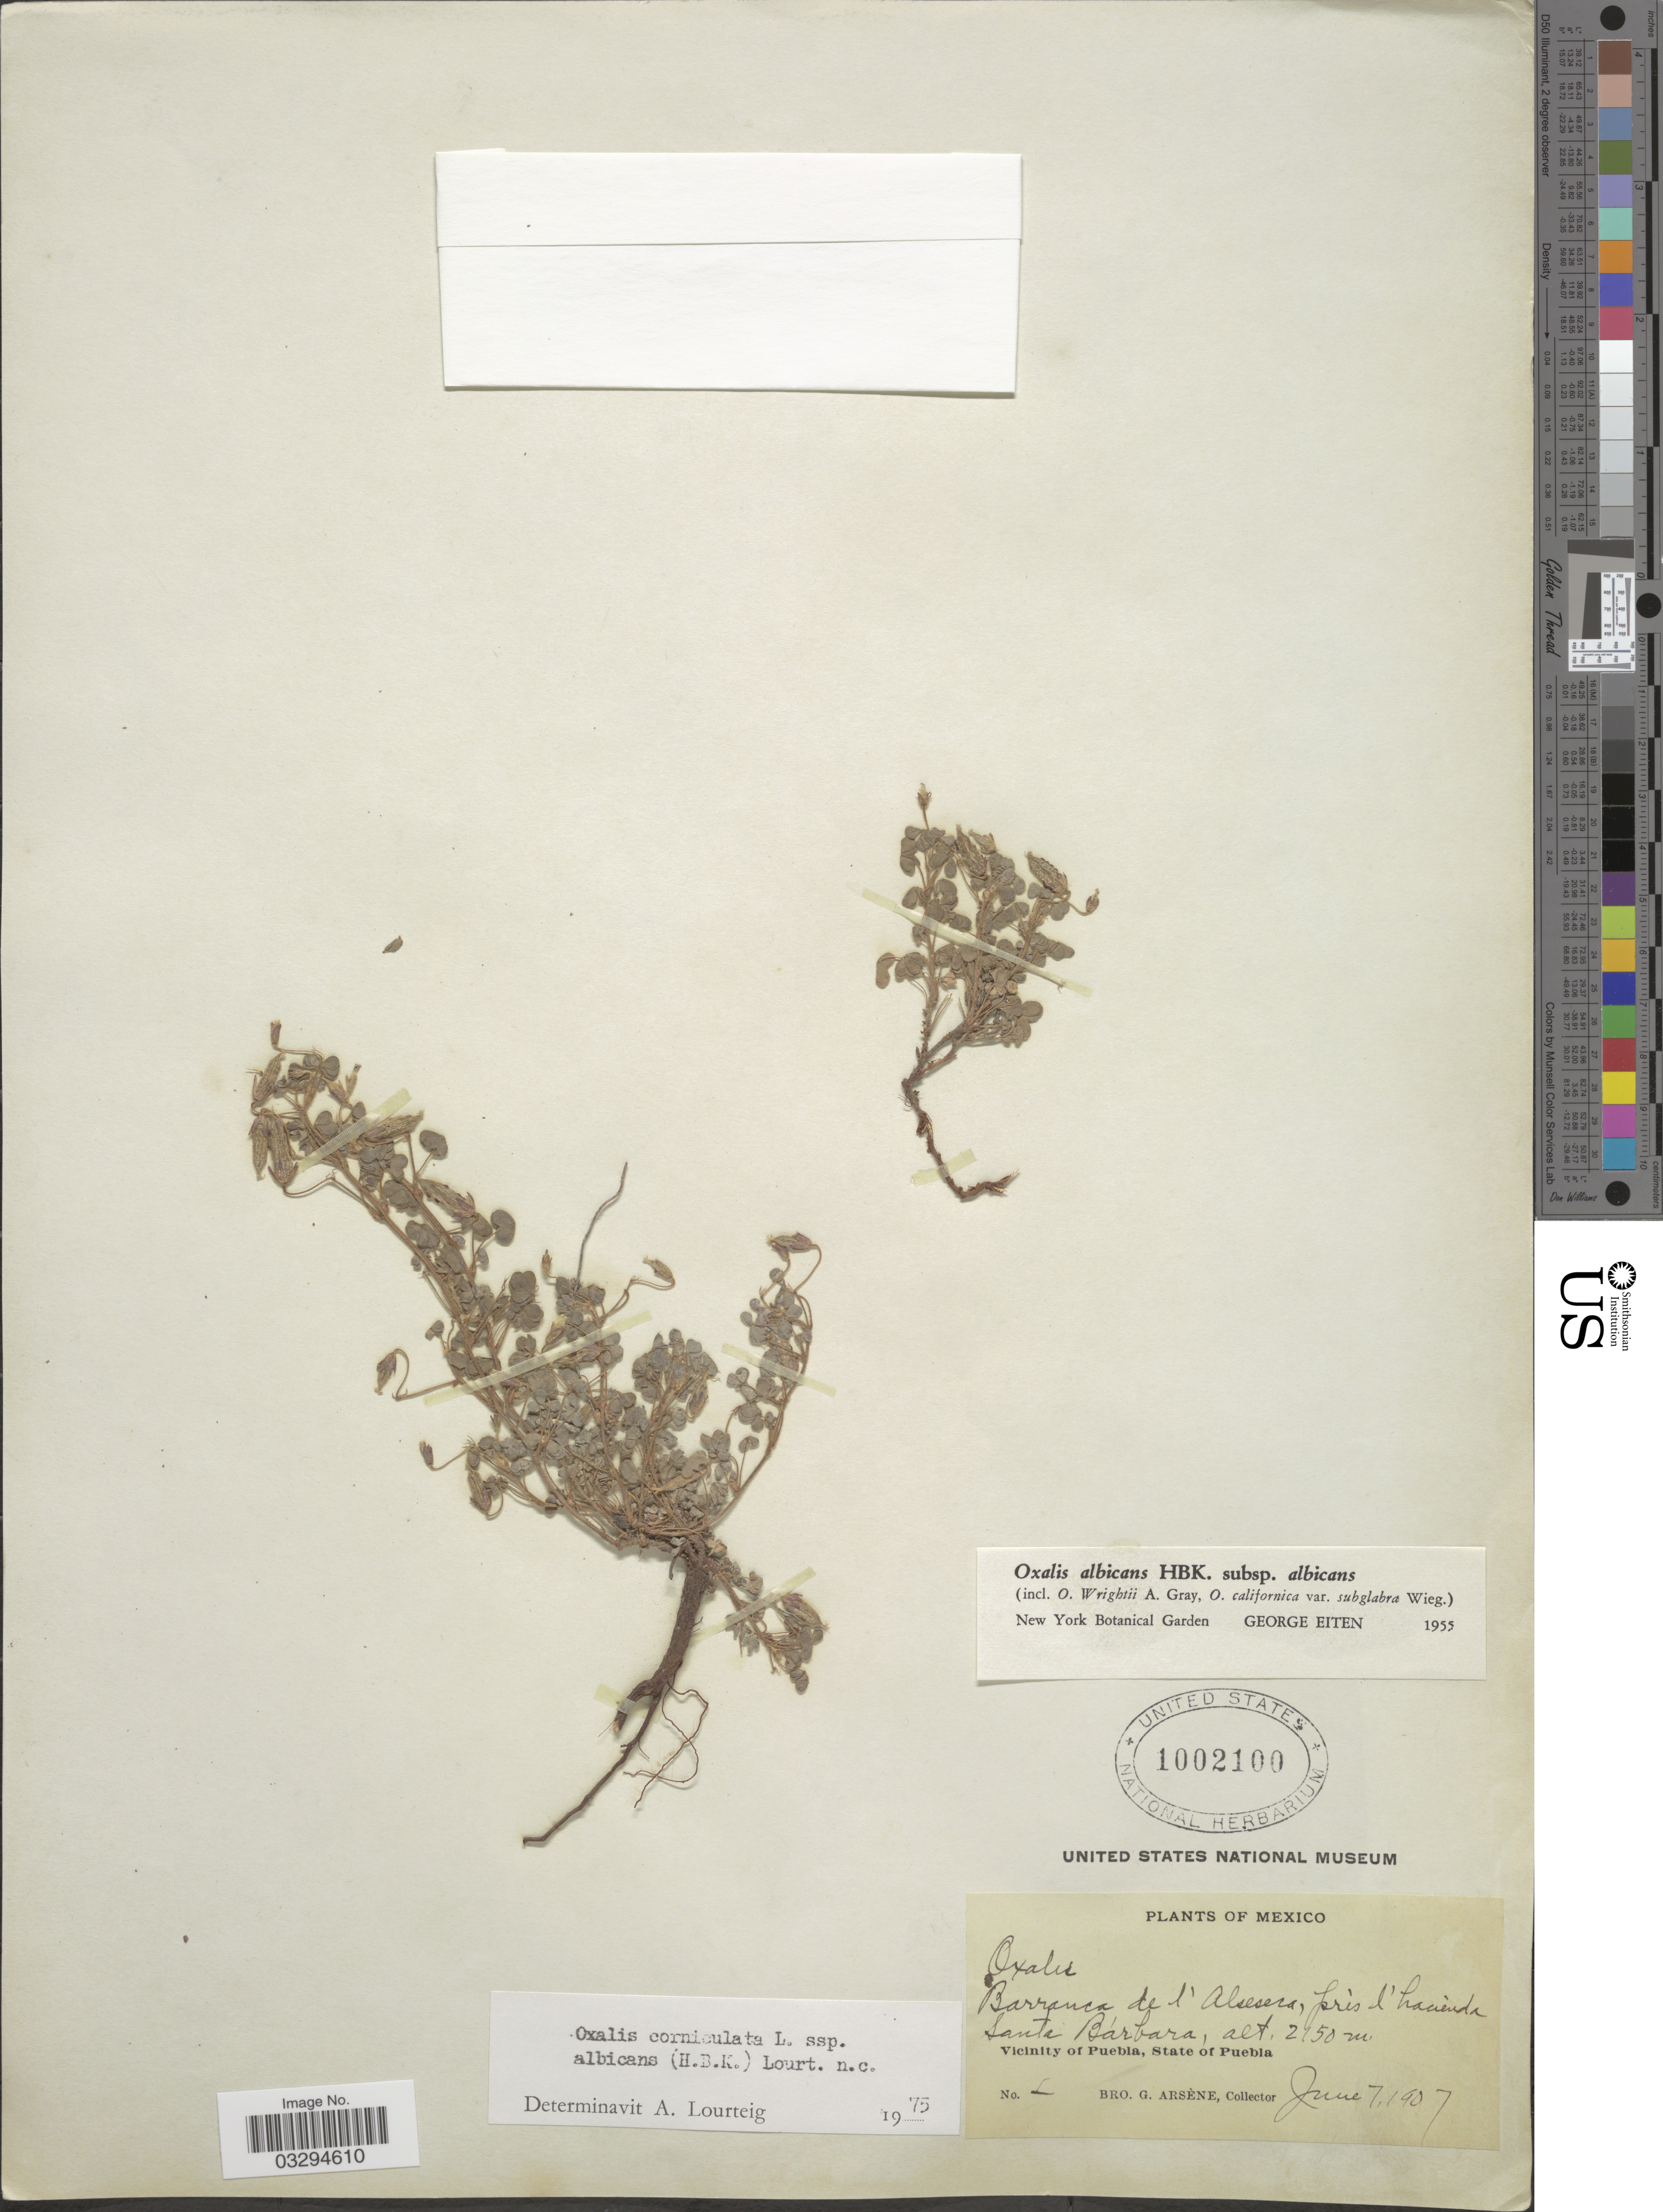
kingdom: Plantae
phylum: Tracheophyta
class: Magnoliopsida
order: Oxalidales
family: Oxalidaceae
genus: Oxalis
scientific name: Oxalis corniculata subsp. albicans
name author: (Kunth) Lourteig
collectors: Bro. G. Arsène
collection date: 1907-06-07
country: Mexico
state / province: Puebla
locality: Barranca de l'Alsesera, près l'hacienda Santa Bárbara. Vicinity of Puebla.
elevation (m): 2150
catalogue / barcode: US 1002100